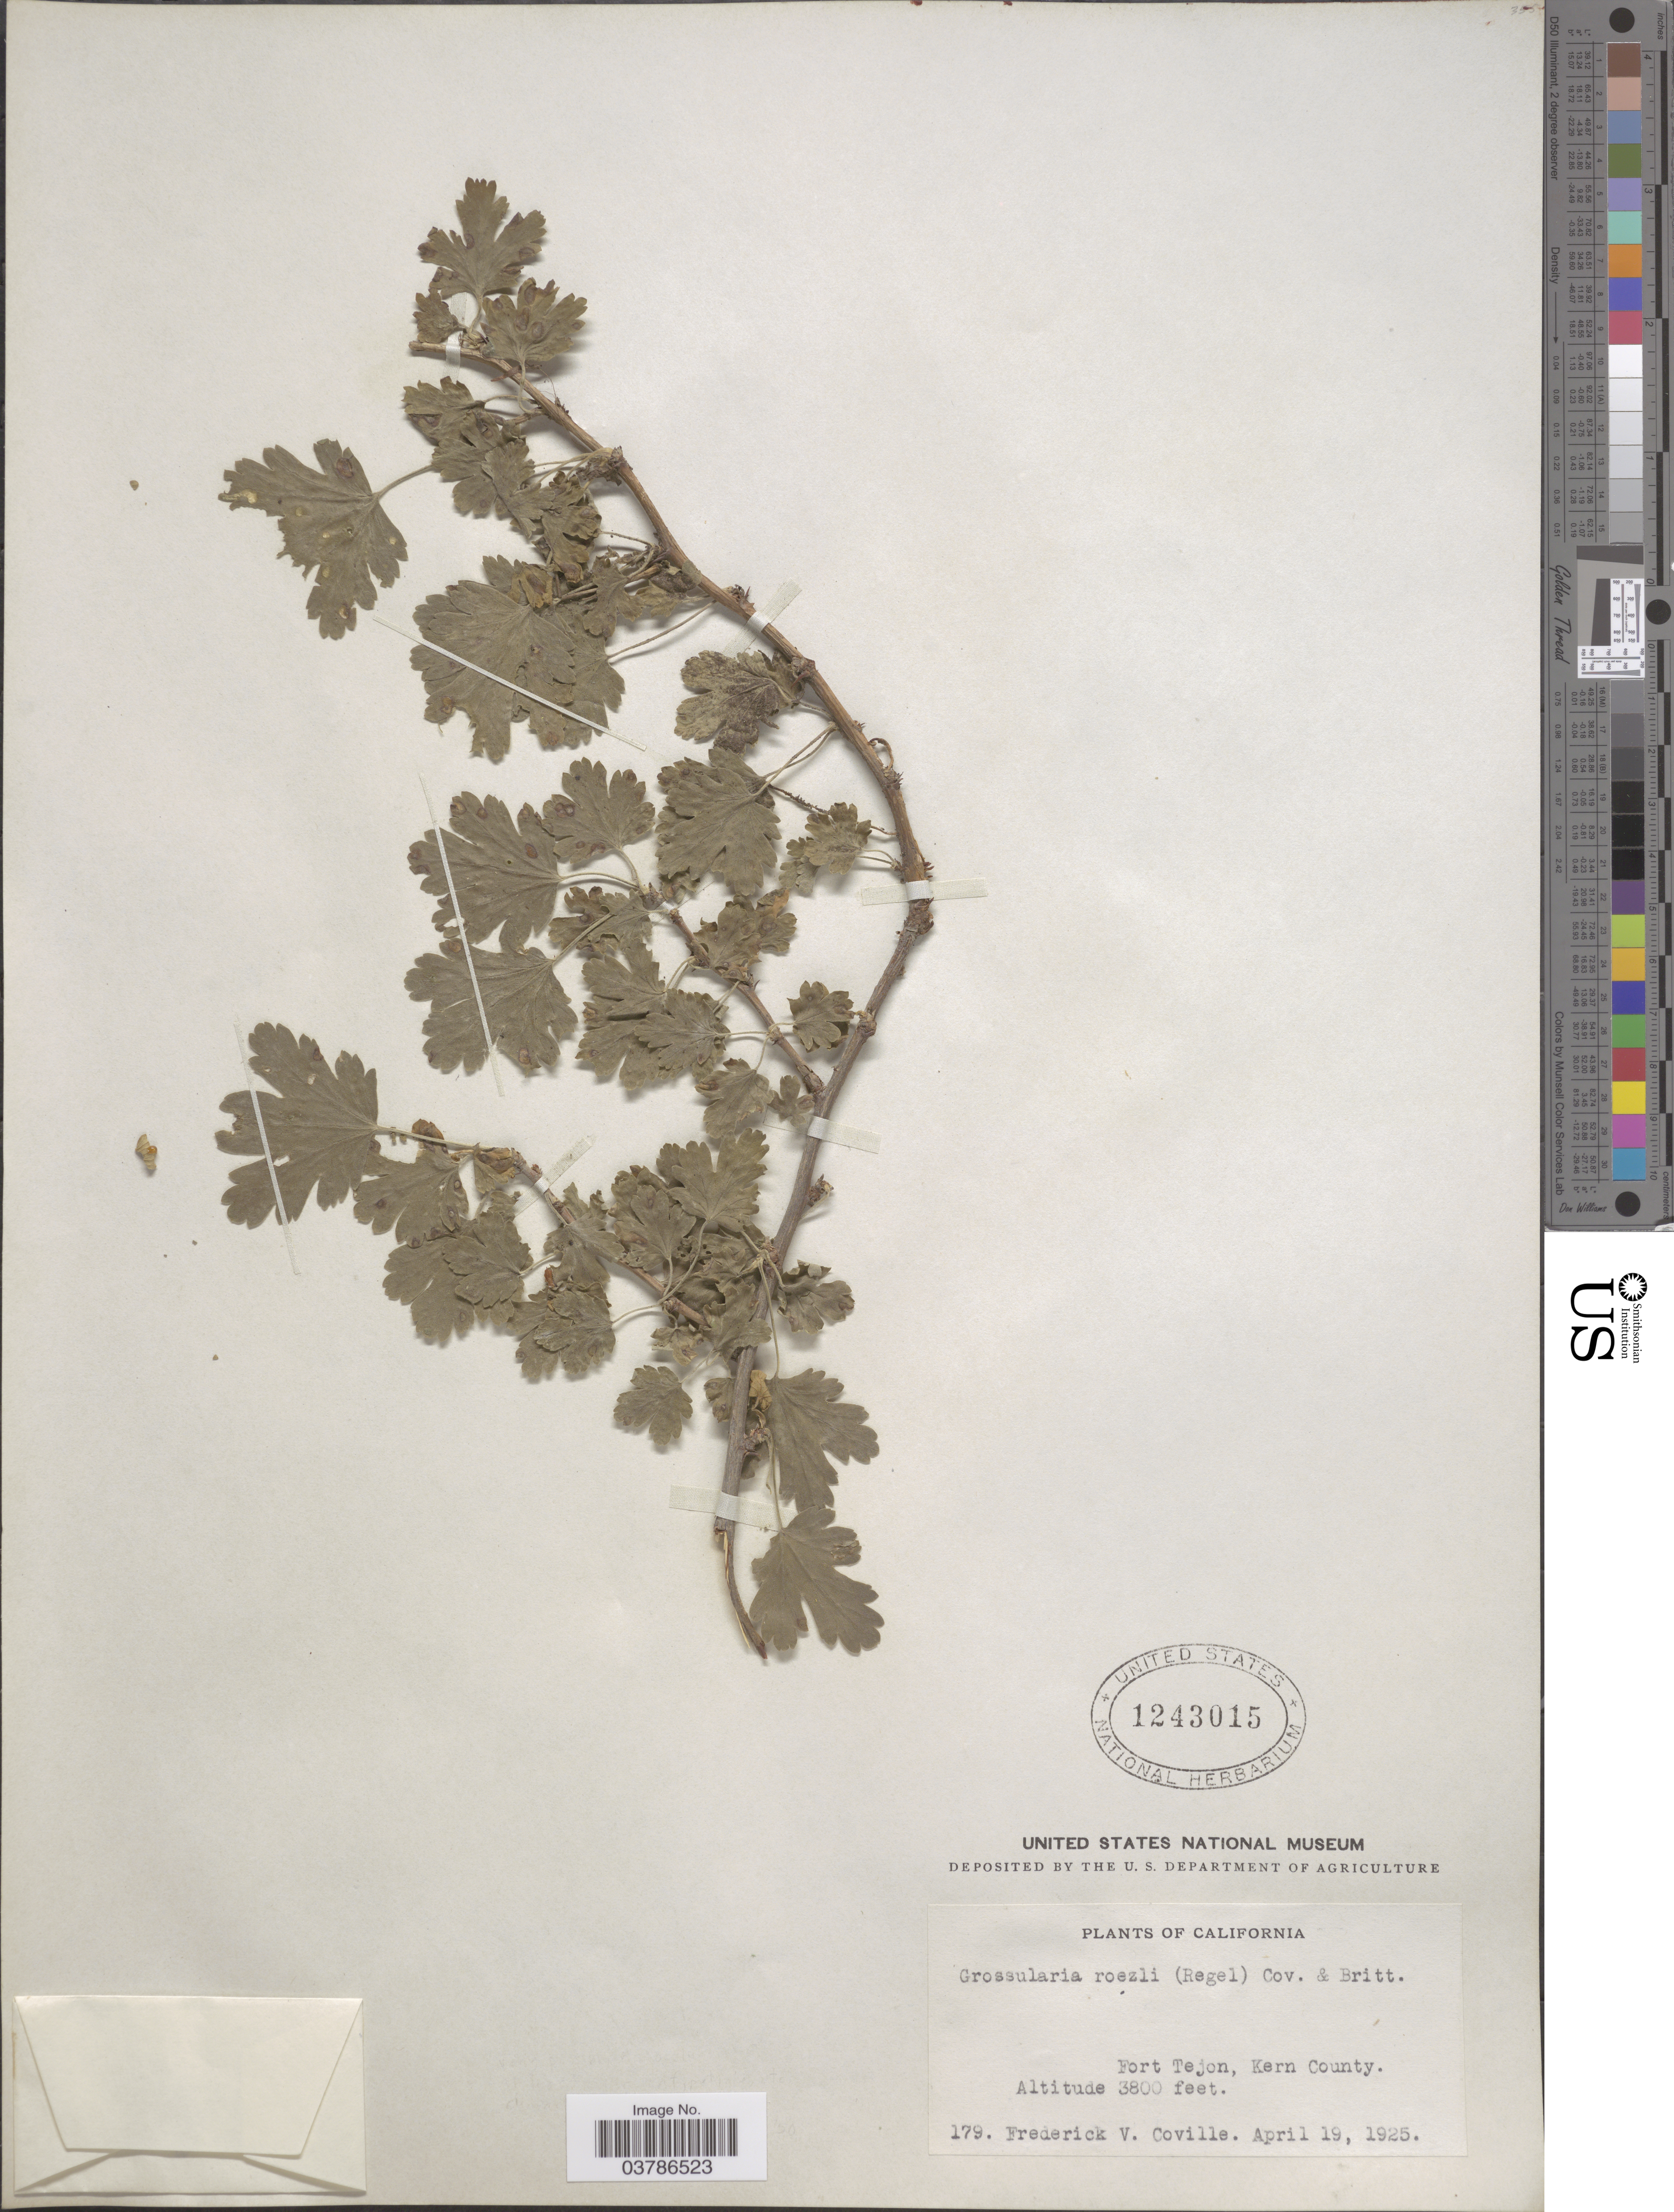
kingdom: Plantae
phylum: Tracheophyta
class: Magnoliopsida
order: Saxifragales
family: Grossulariaceae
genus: Ribes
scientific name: Ribes roezlii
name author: Regel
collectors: F. V. Coville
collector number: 179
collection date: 1925-04-19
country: United States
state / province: California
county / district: Kern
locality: Fort Tejon, Kern County.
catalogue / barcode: US 1243015